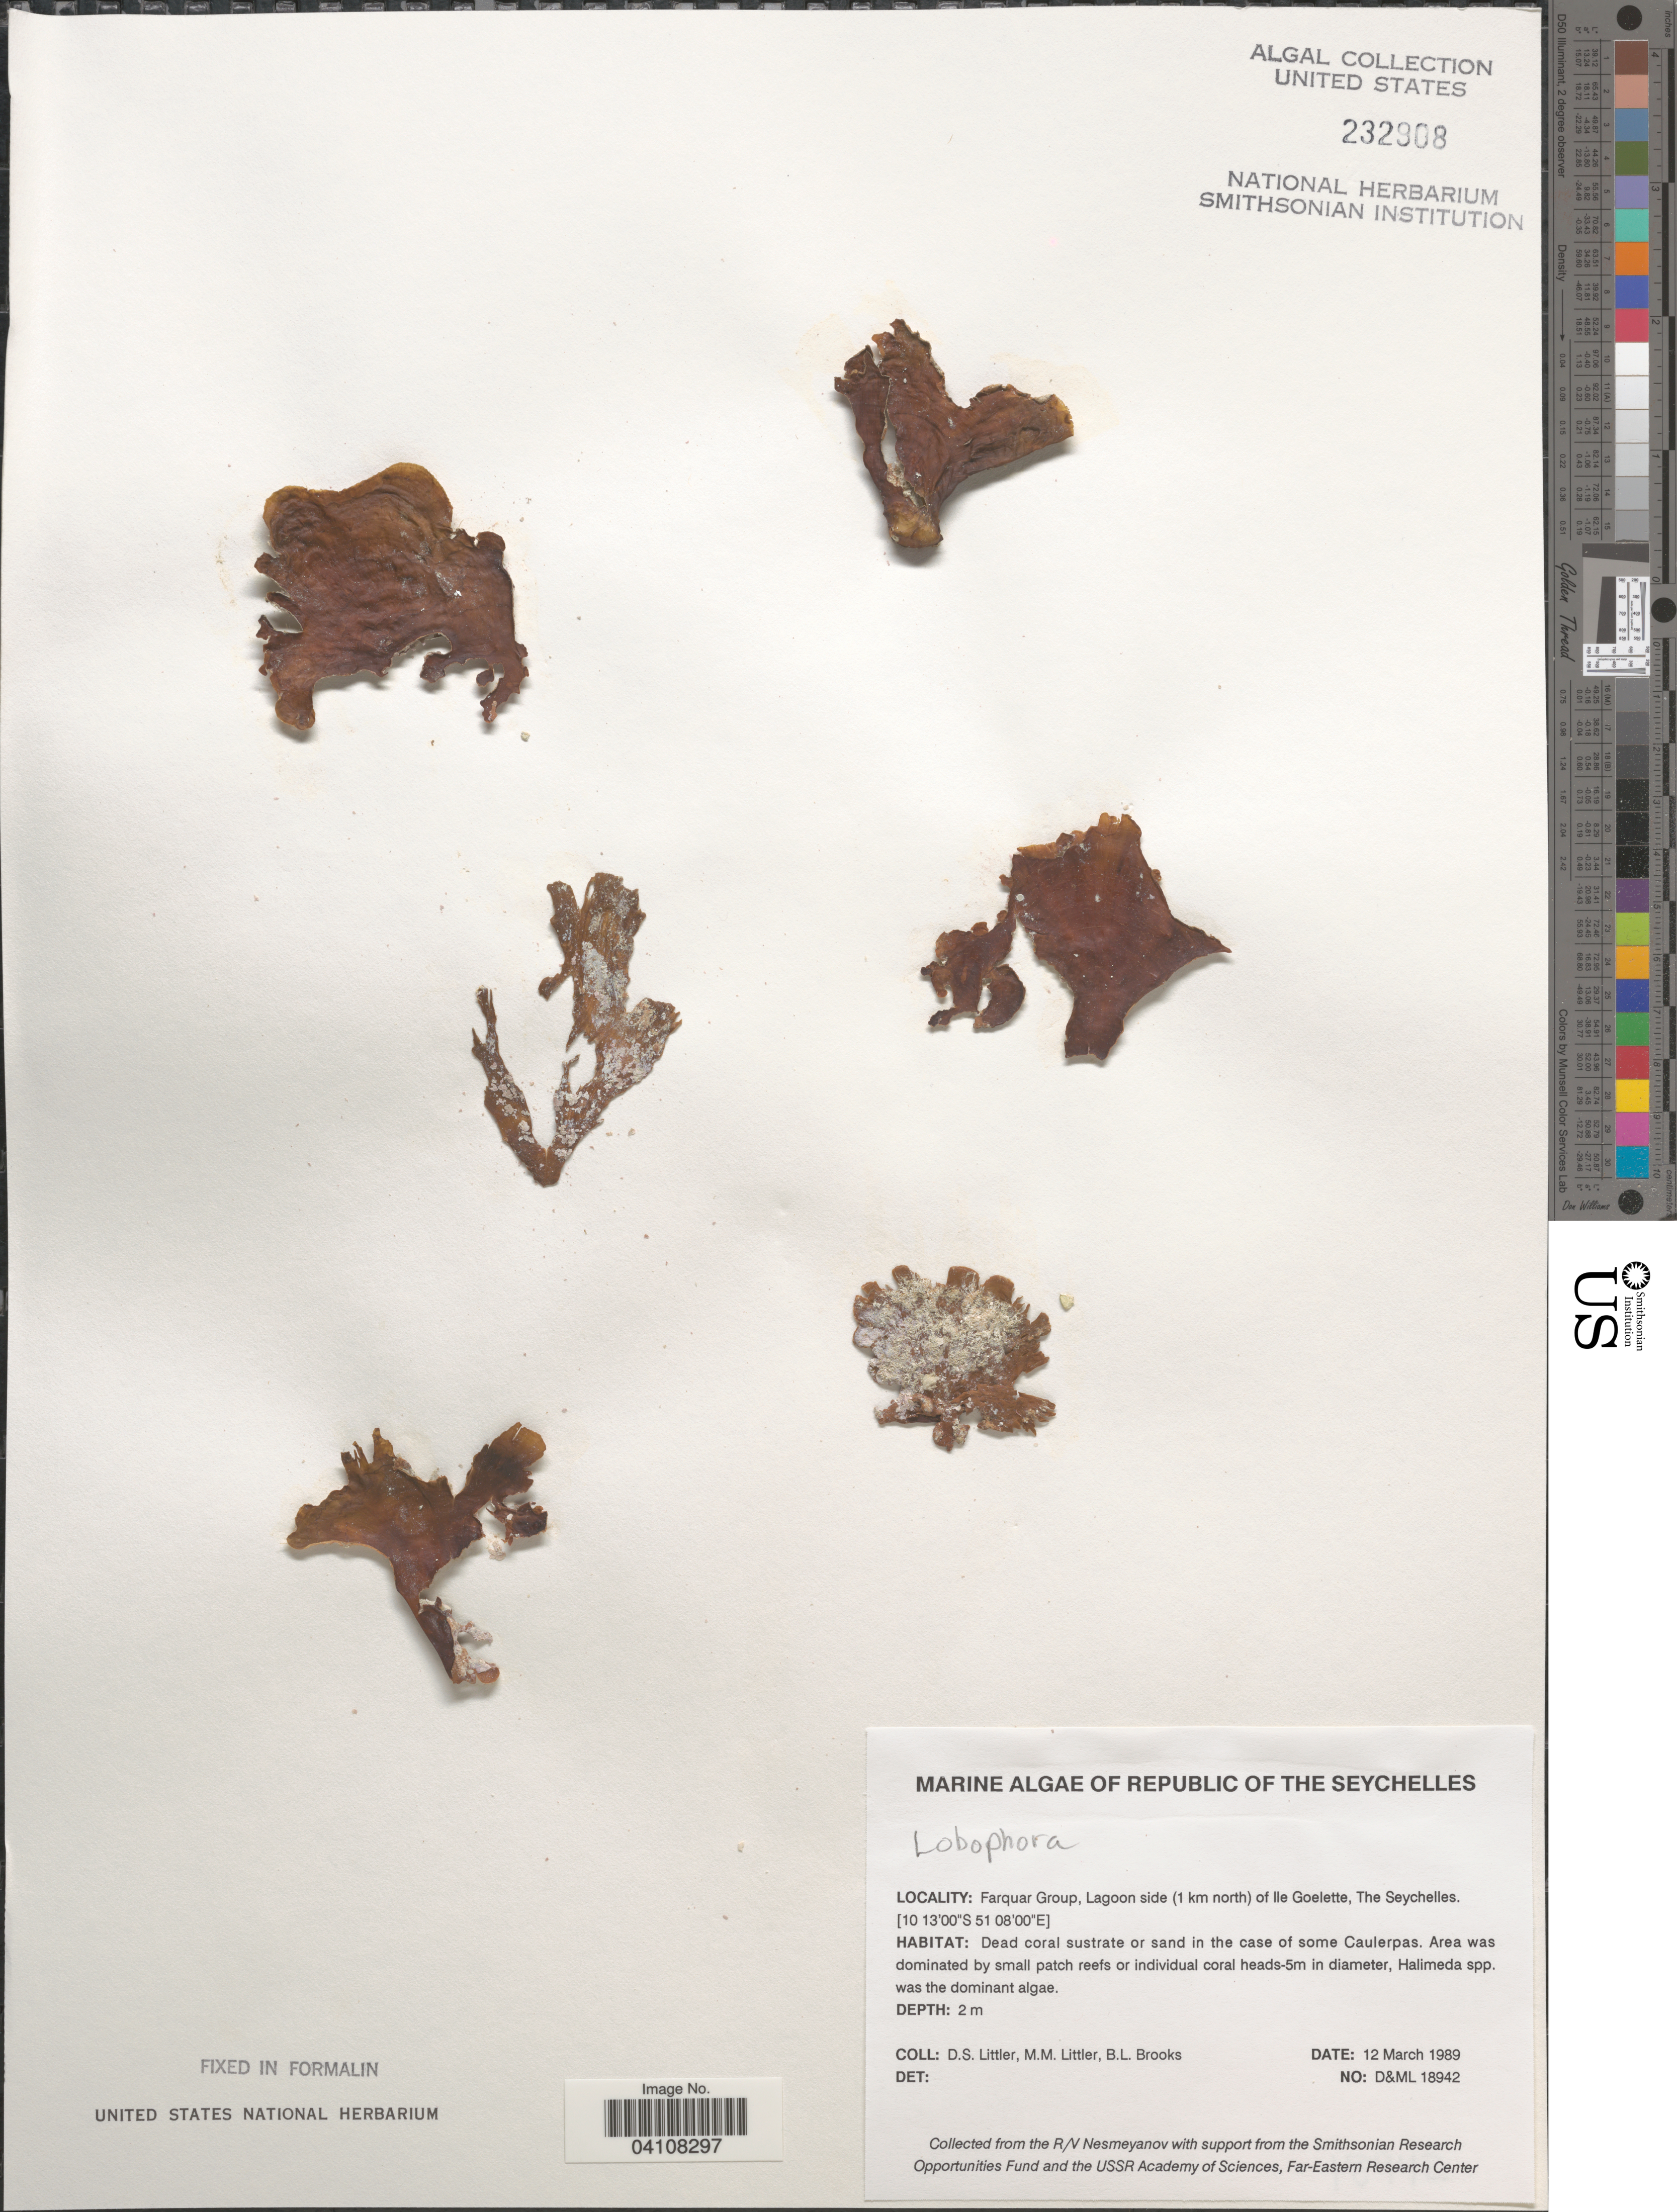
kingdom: Chromista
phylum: Ochrophyta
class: Phaeophyceae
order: Dictyotales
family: Dictyotaceae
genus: Lobophora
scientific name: Lobophora sp.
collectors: D. S. Littler & B. Brooks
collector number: D&ML18942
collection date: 1989-03-12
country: Seychelles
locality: Republic of The Seychelles. Farquar Group, Lagoon side (1 km north) of Ile Goelette.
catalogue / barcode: US 232908